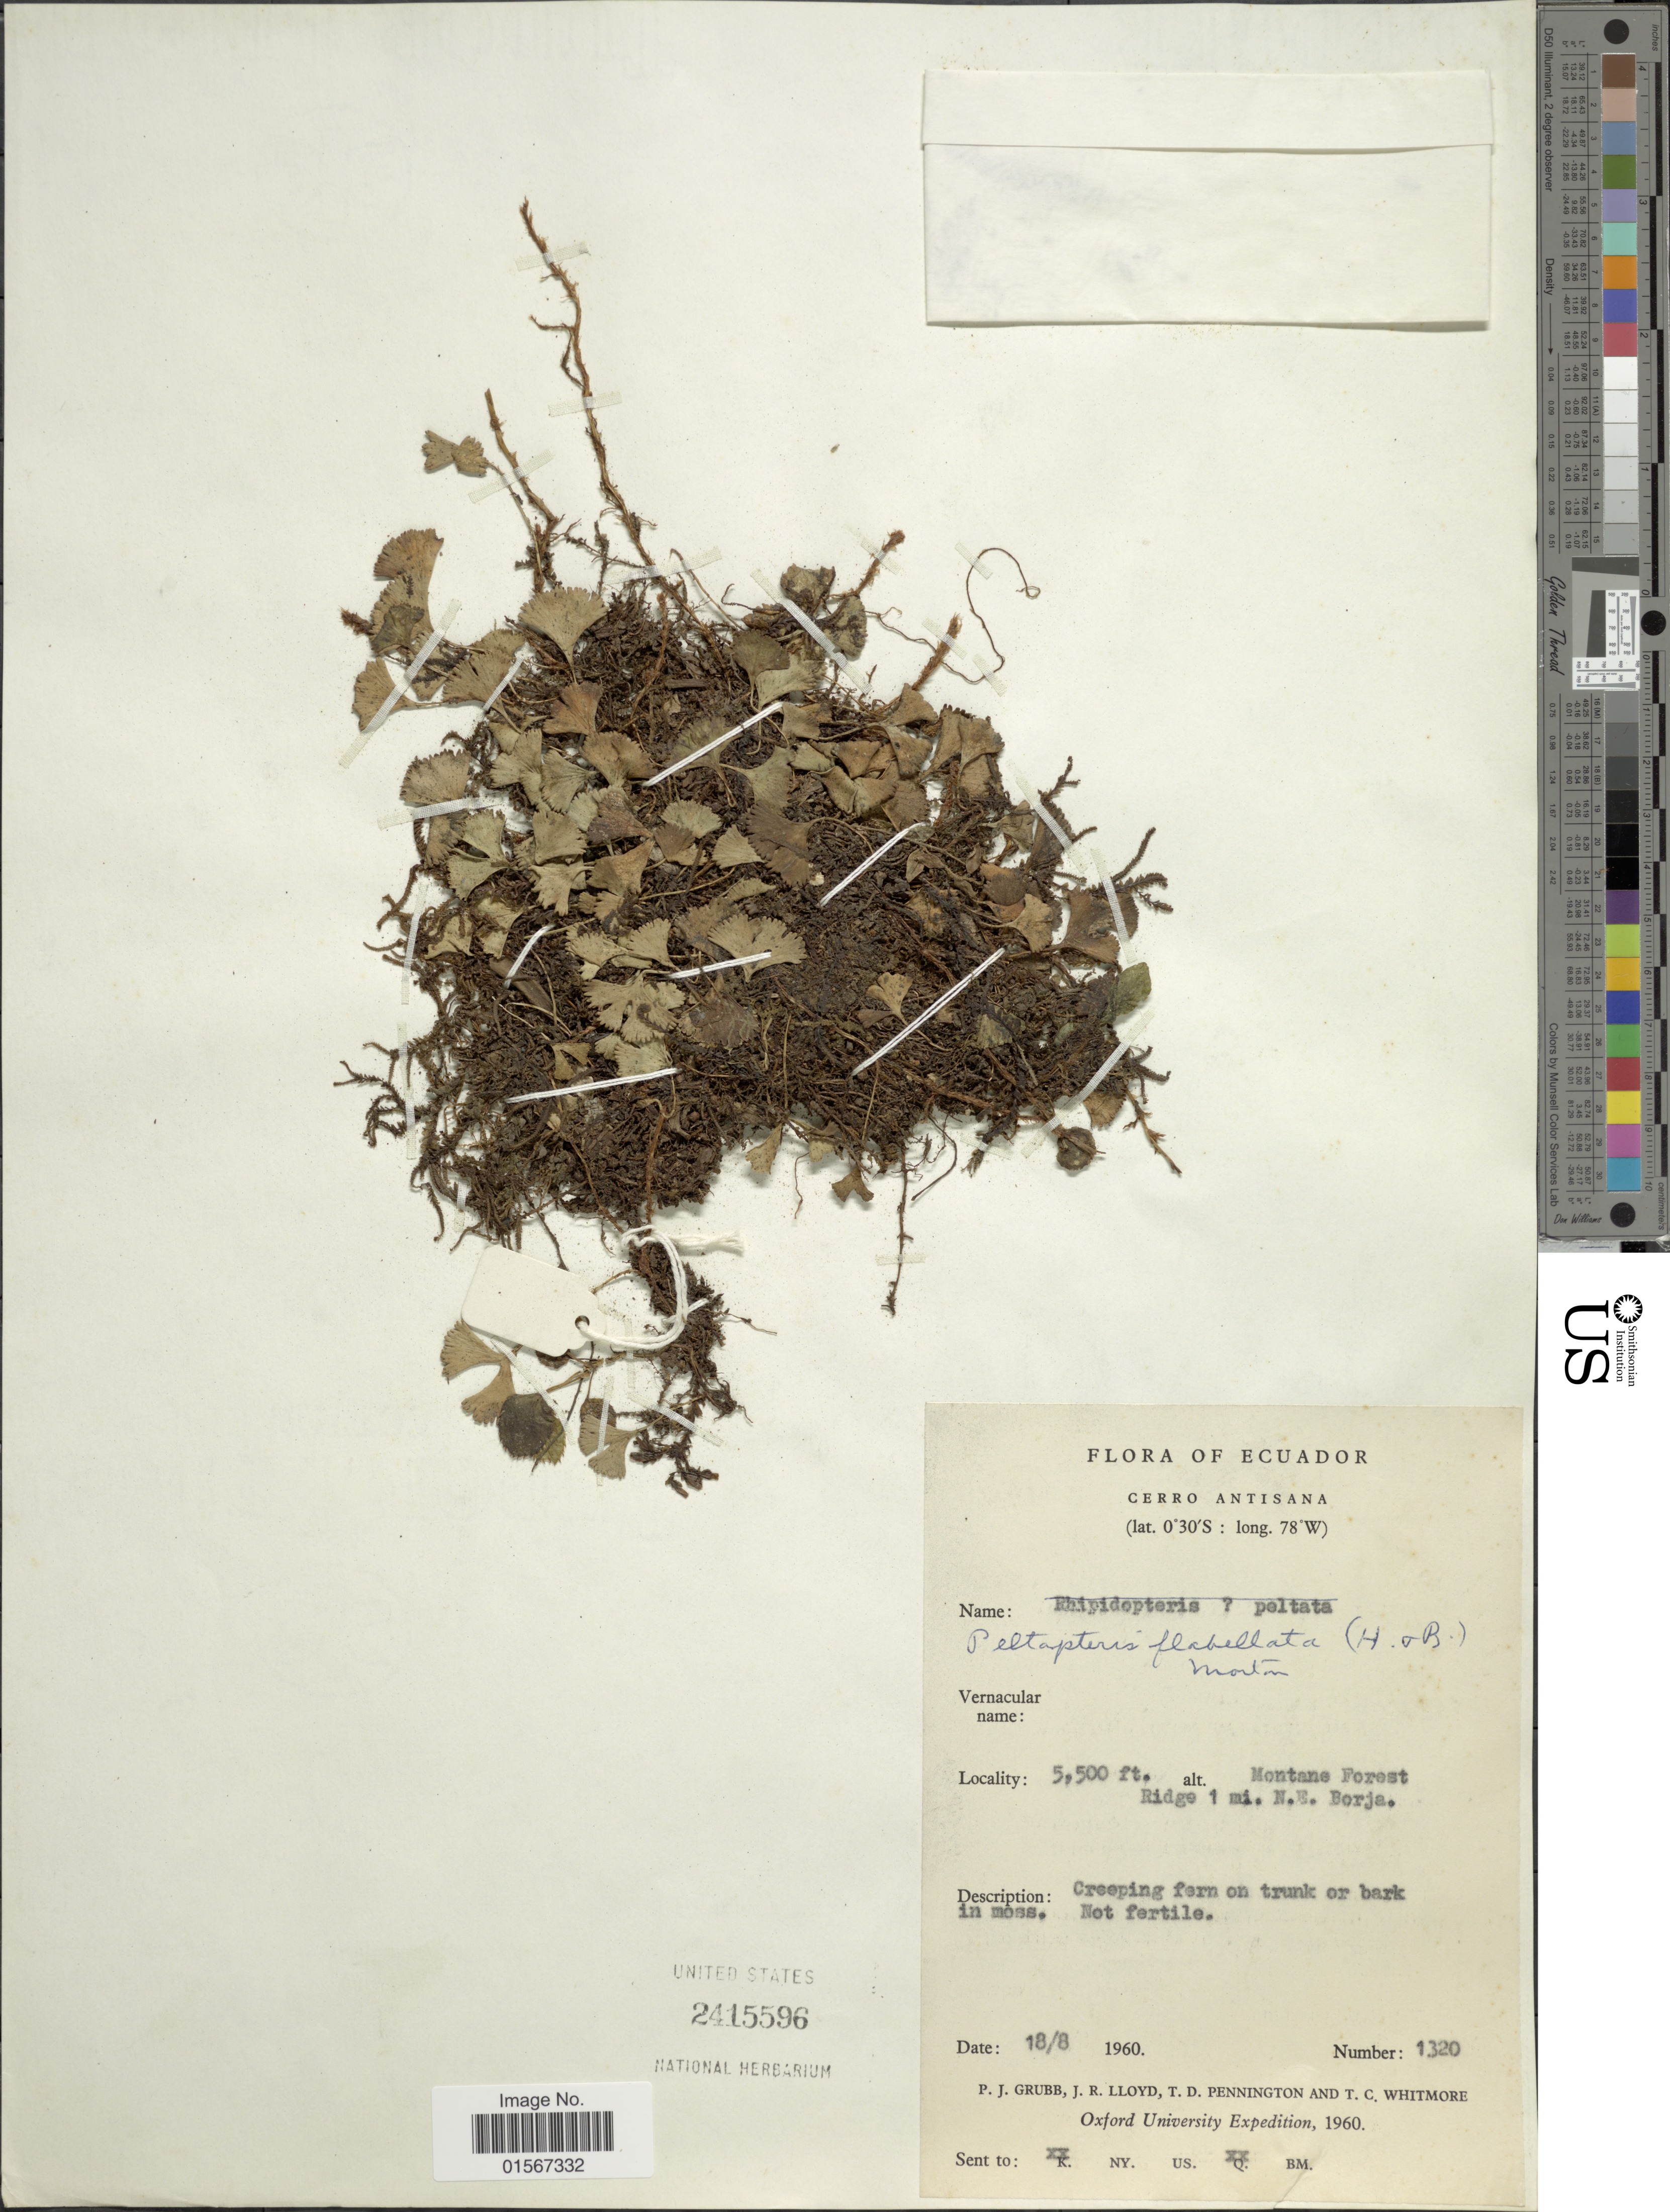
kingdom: Plantae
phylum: Tracheophyta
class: Polypodiopsida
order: Polypodiales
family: Dryopteridaceae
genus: Elaphoglossum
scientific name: Elaphoglossum peltatum f. flabellatum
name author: (Humb. & Bonpl. ex Willd.) Mickel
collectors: P. J. Grubb, J. R. Lloyd, T. D. Pennington & T. C. Whitmore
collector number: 1320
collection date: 1960-08-18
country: Ecuador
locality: Ecuador, Cerro Antisana, Ridge 1 mi. N.E. Borja.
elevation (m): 1676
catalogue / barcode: US 2415596